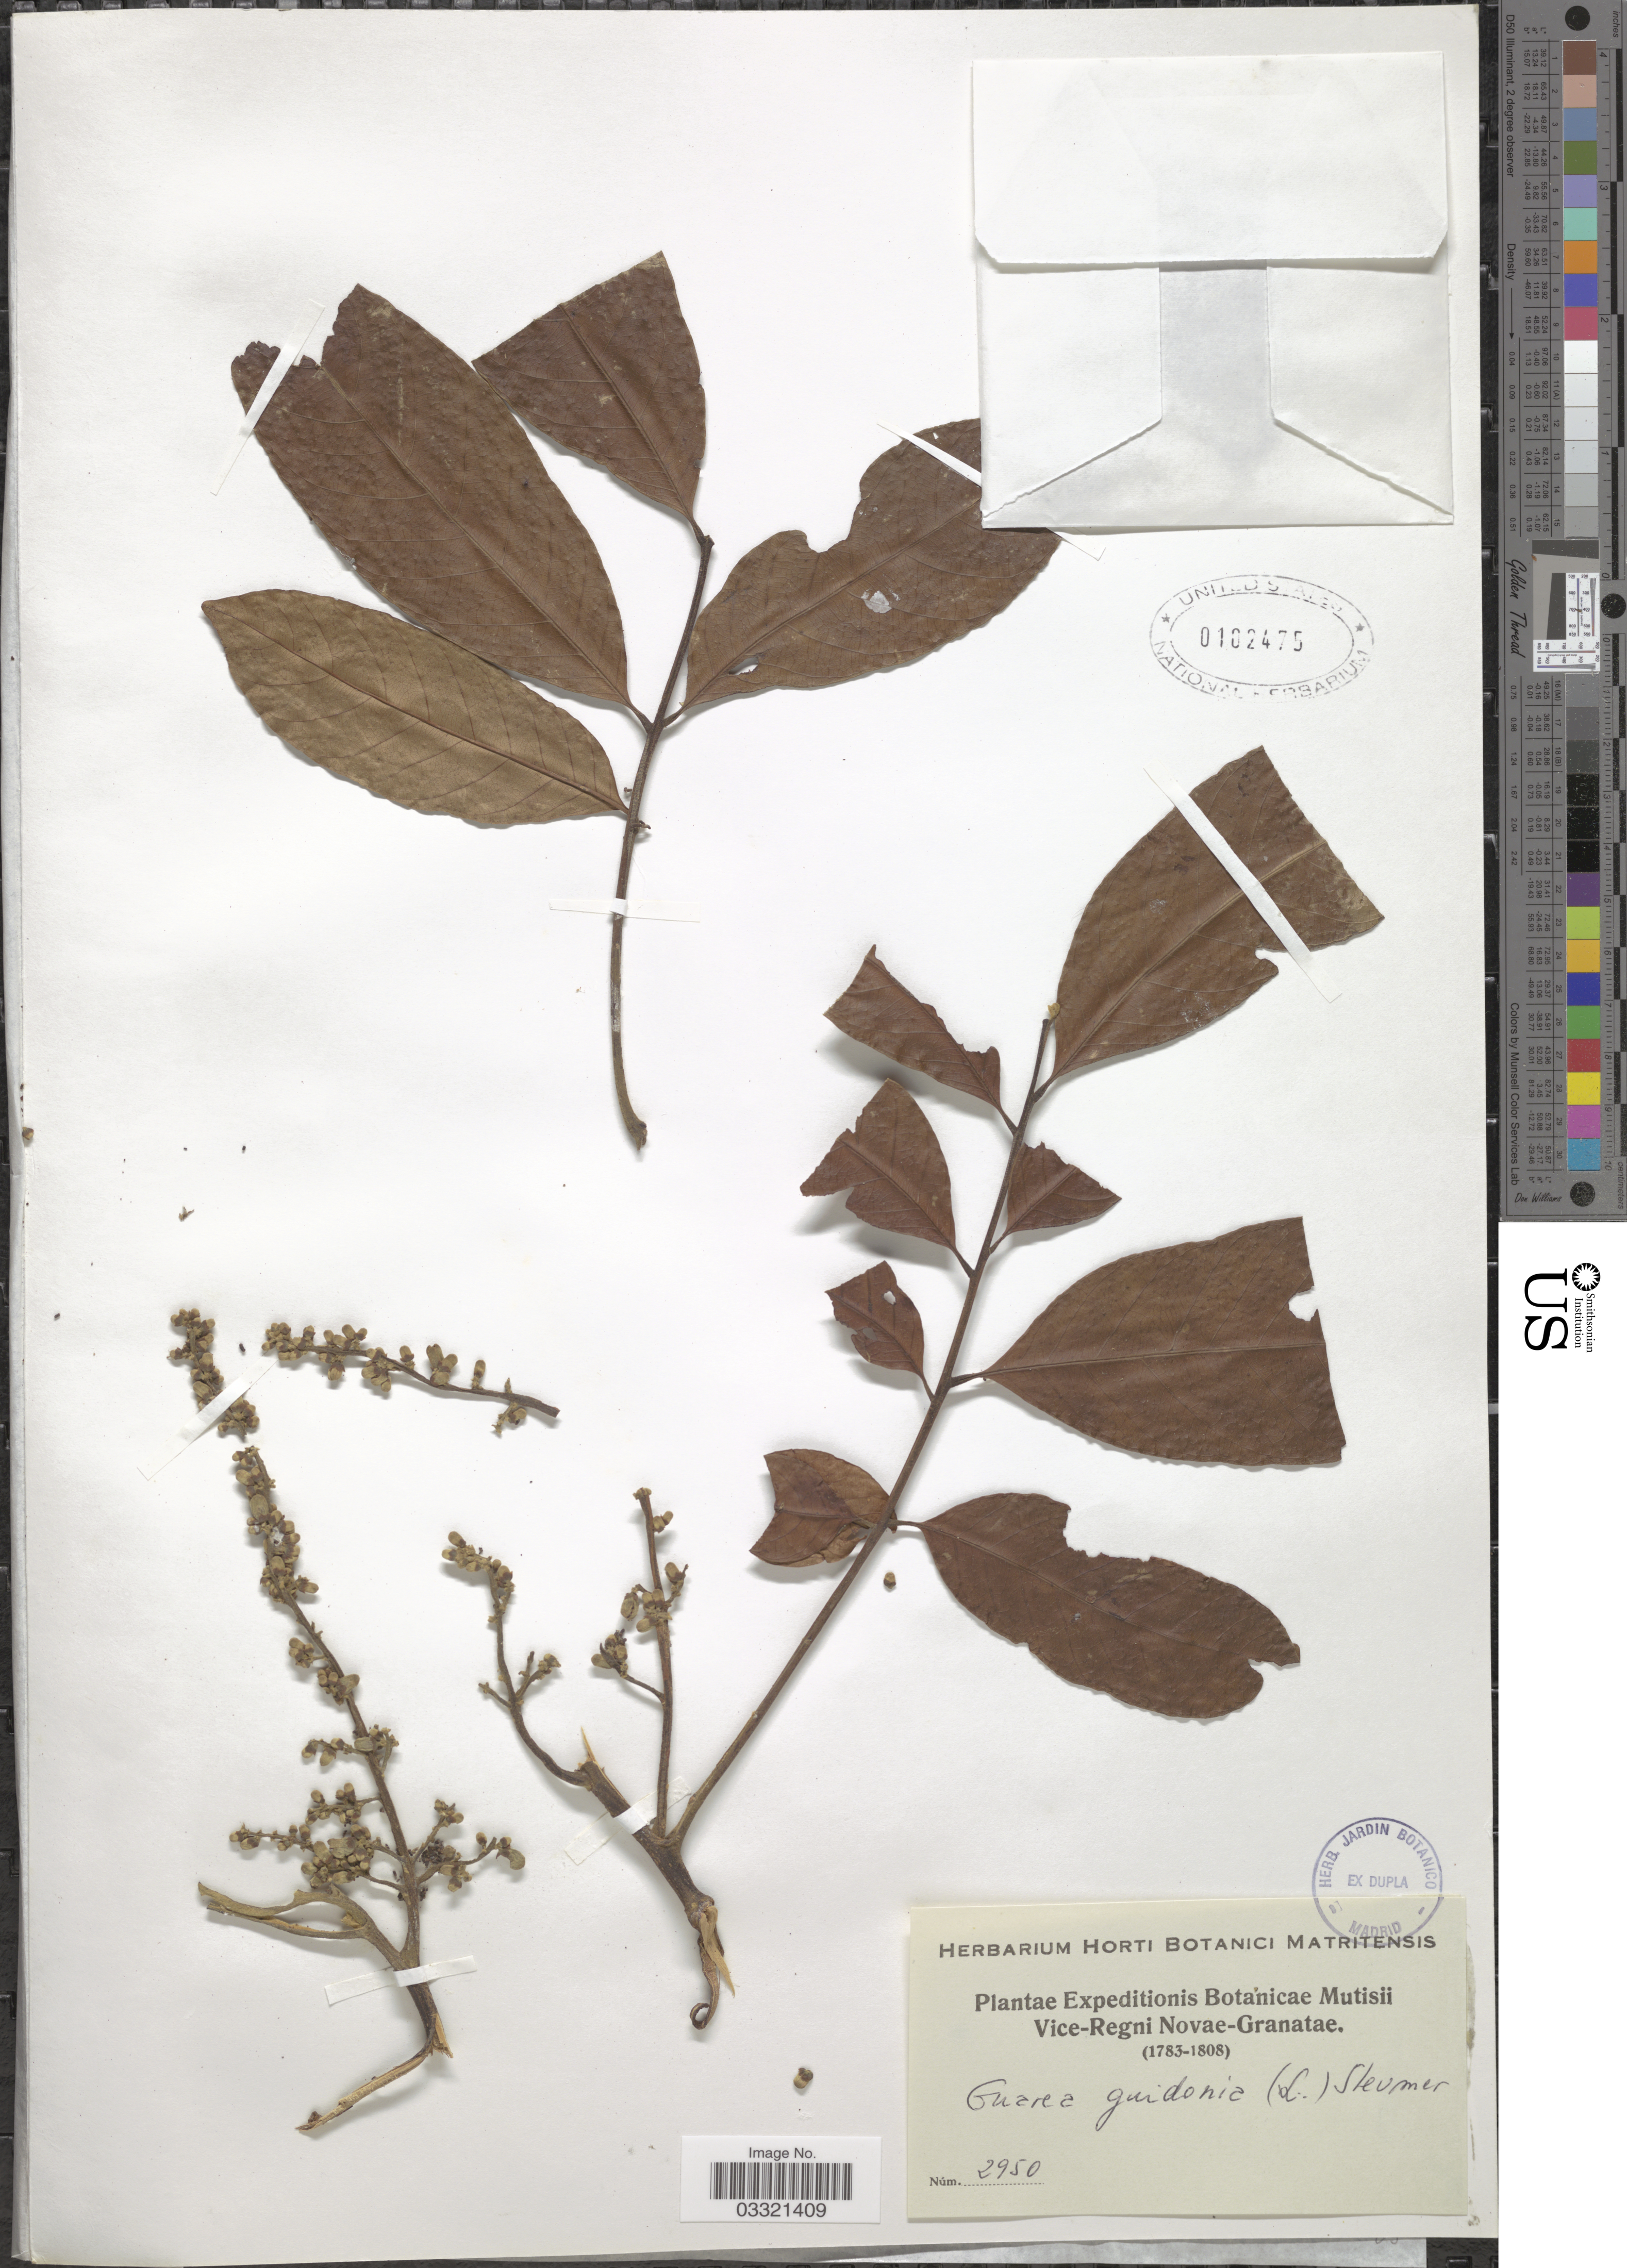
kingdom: Plantae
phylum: Tracheophyta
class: Magnoliopsida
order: Sapindales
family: Meliaceae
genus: Guarea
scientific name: Guarea guidonia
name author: (L.) Sleumer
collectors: Expeditions Botanicae Mutisii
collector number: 2950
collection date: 1783/1808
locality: Vice-Regni Novae-Granatae.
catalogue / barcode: US 102475